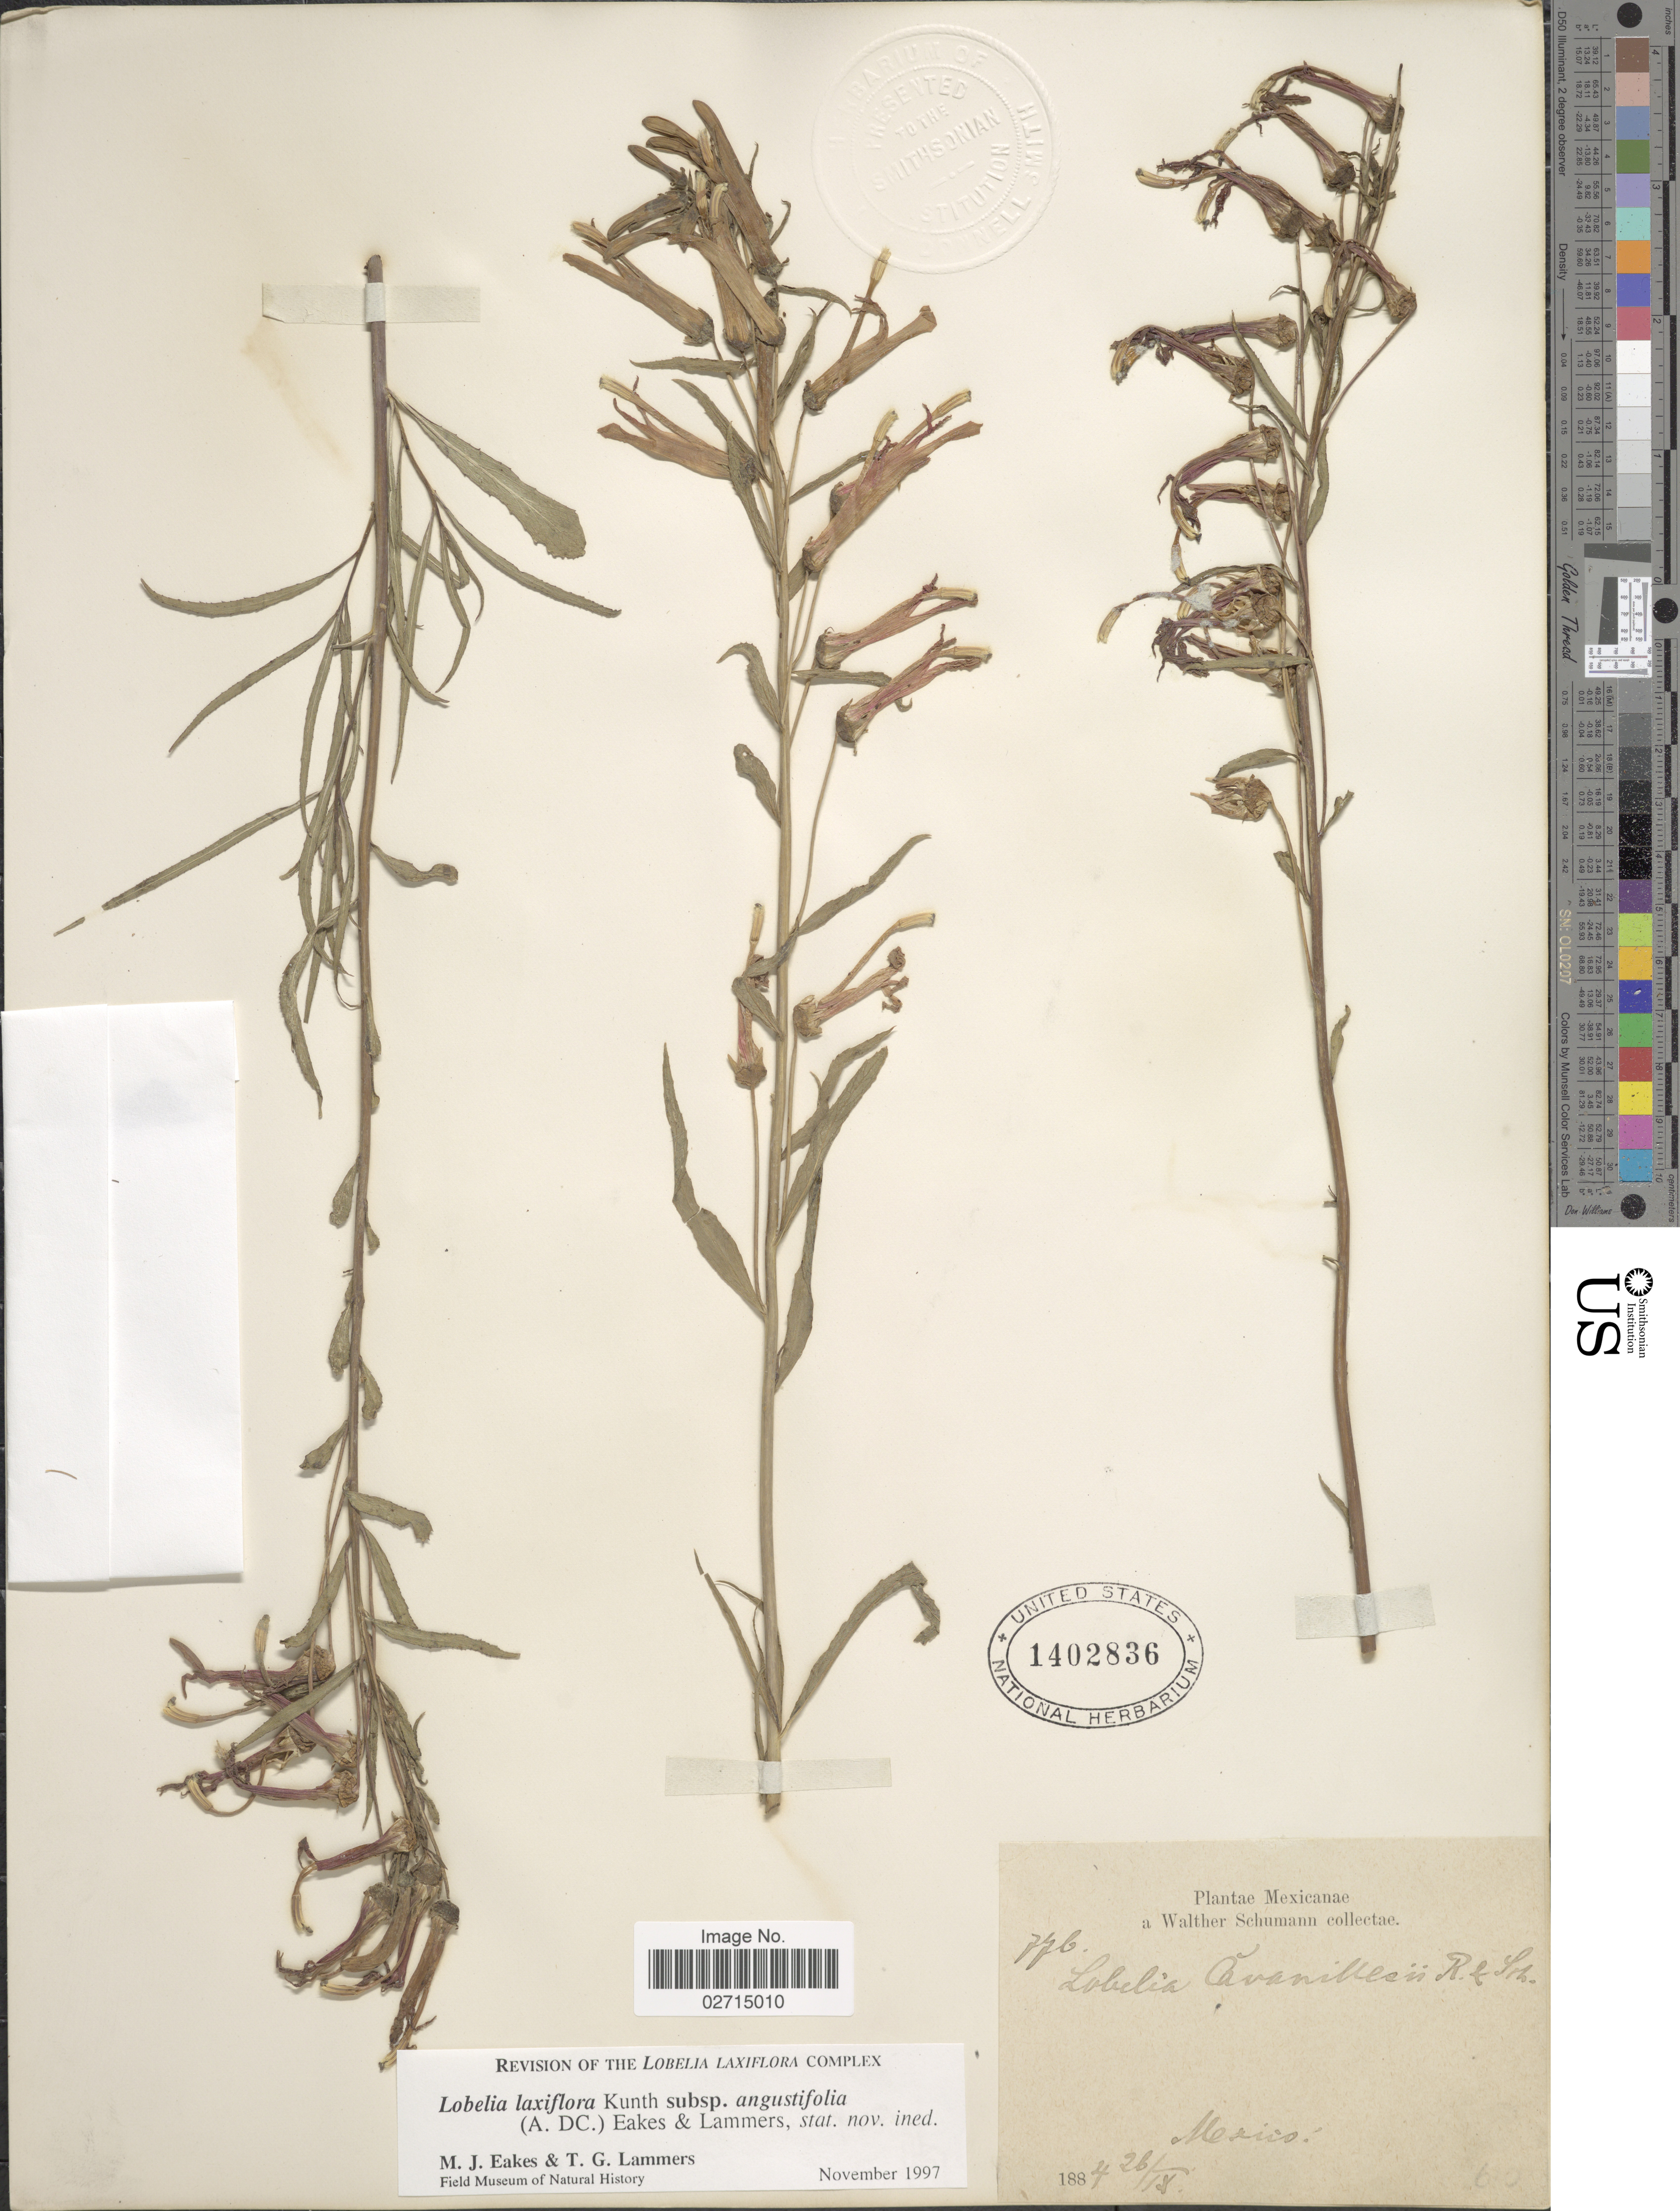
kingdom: Plantae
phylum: Tracheophyta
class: Magnoliopsida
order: Asterales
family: Campanulaceae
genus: Leptocodon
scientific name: Leptocodon laxiflora var. angustifolia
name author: A. DC.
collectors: W. Schumann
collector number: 776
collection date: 1884-09-26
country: Mexico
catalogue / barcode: US 1402836